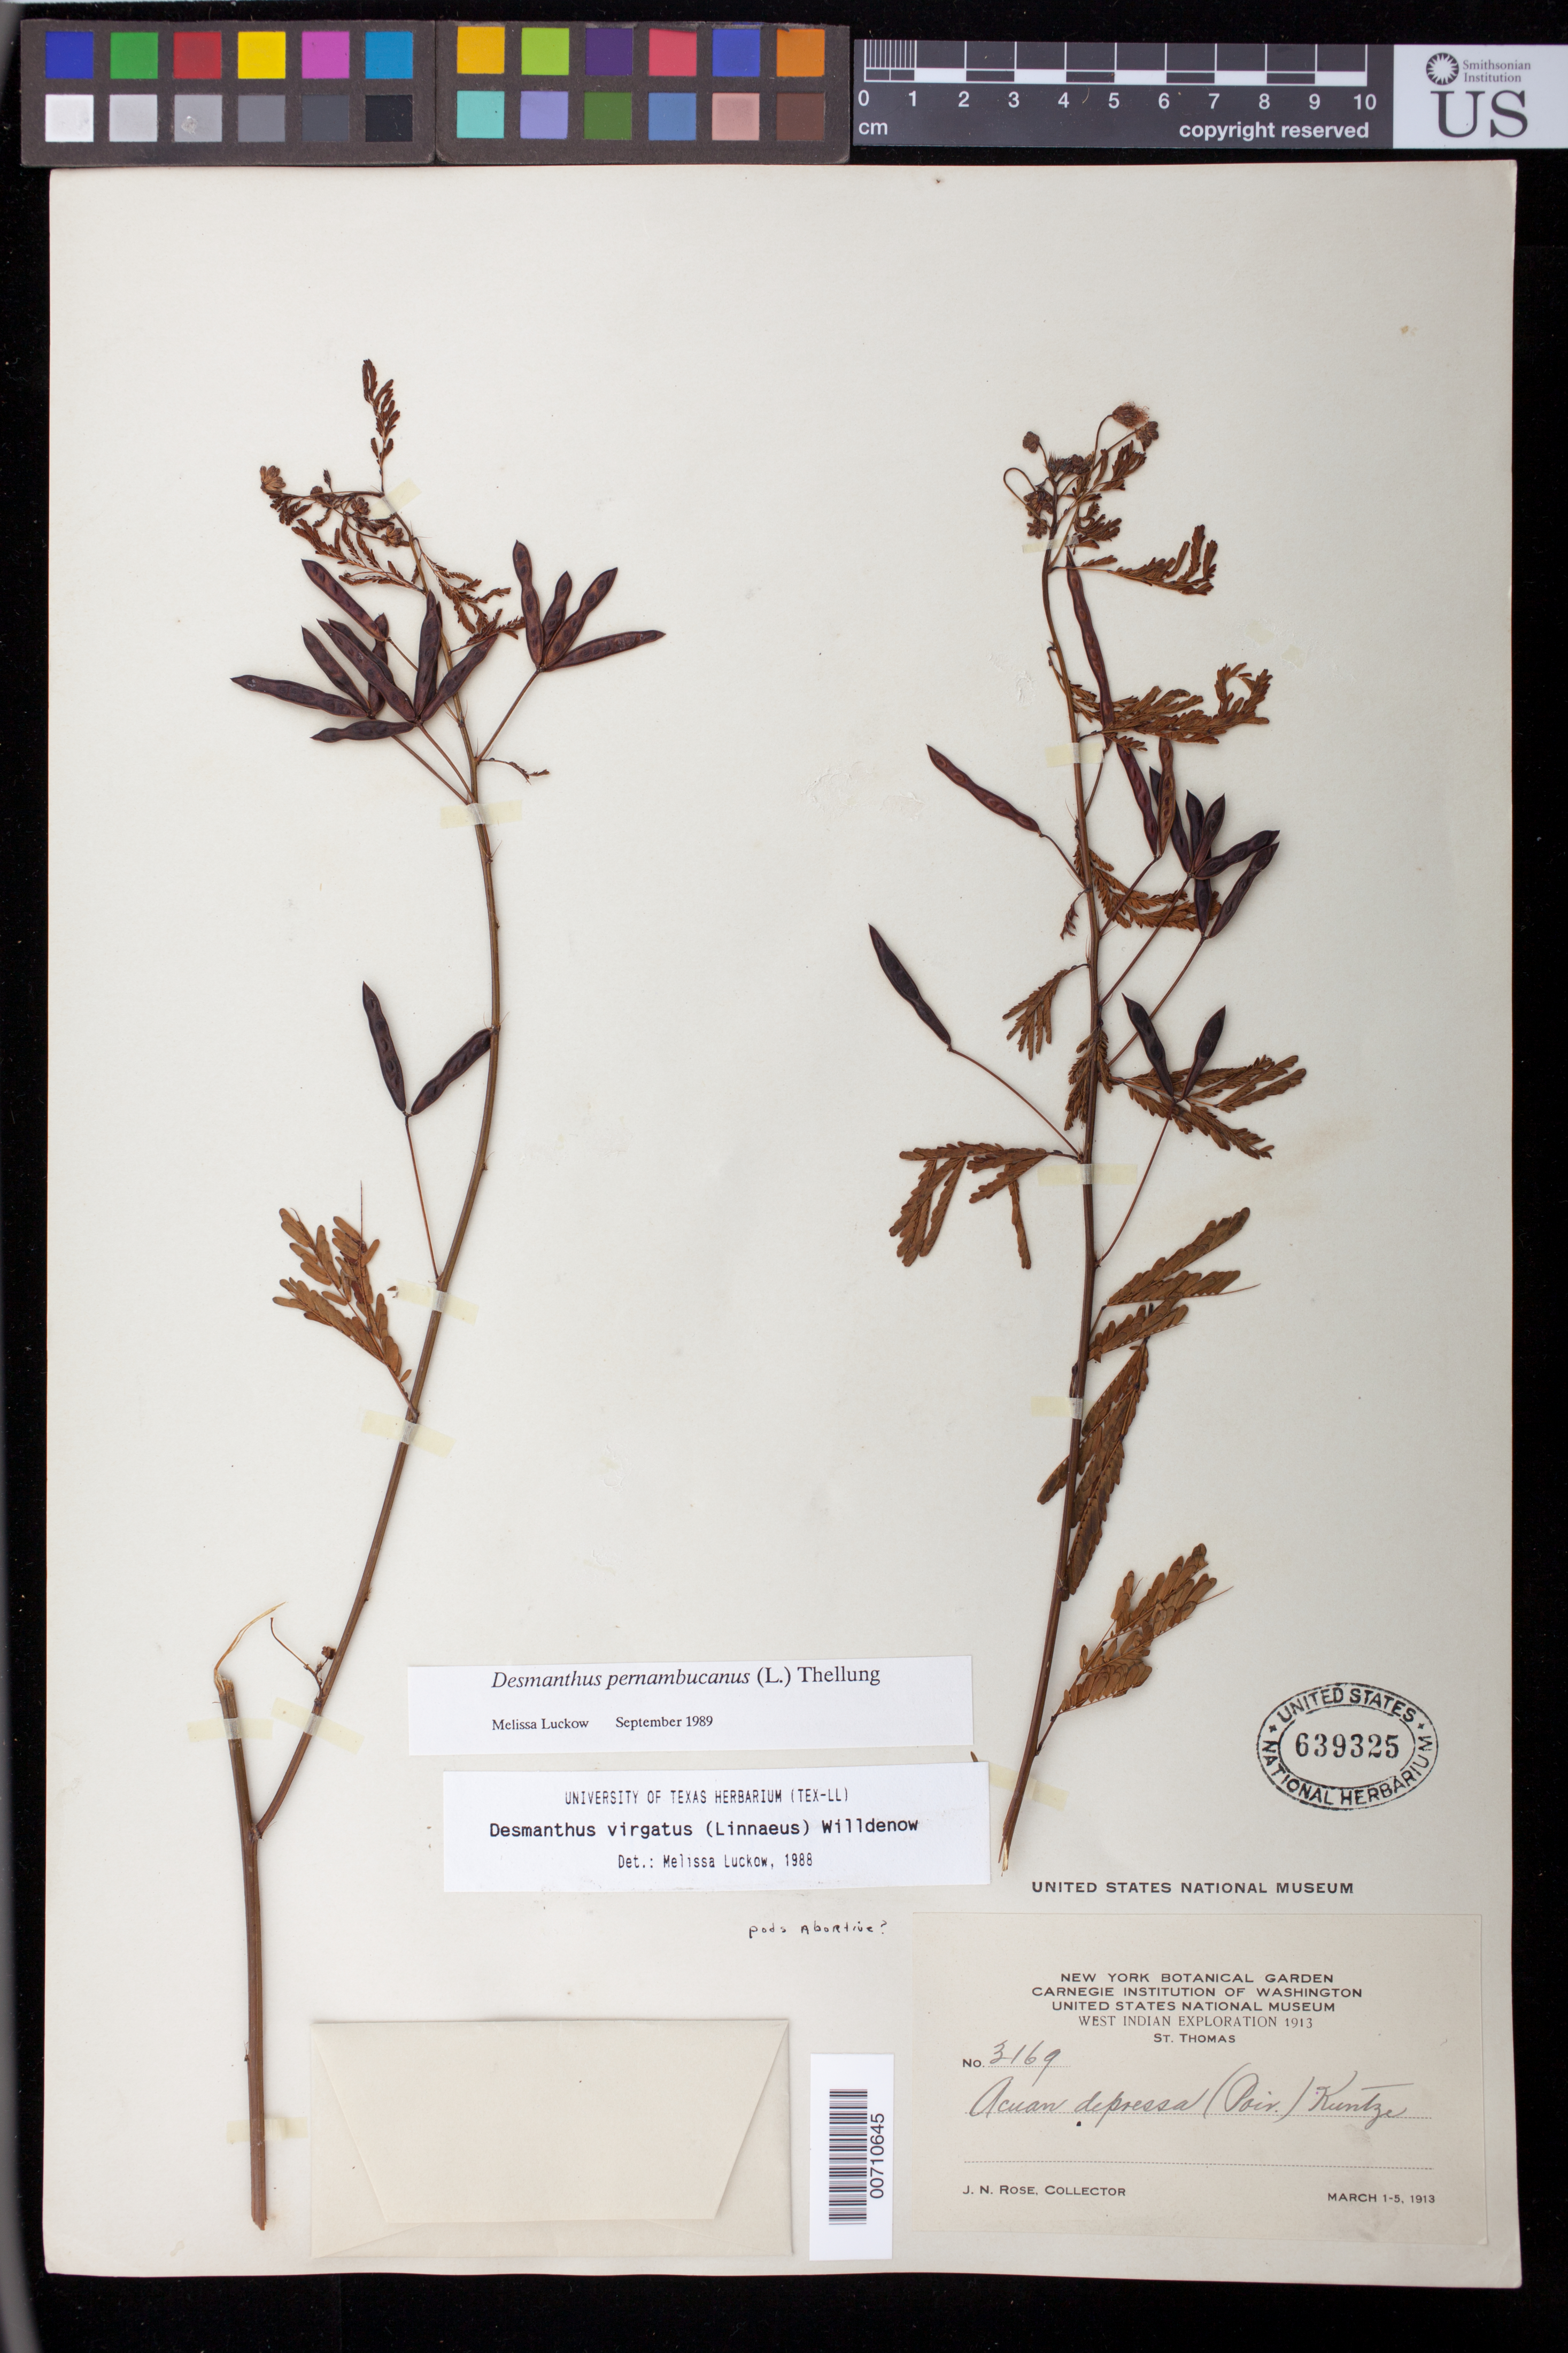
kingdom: Plantae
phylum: Tracheophyta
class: Magnoliopsida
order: Fabales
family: Fabaceae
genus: Desmanthus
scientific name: Desmanthus pernambucanus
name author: (L.) Thell.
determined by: Luckow, M. A.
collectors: J. N. Rose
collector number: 3169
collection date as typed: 01 Mar 1913 to 05 Mar 1913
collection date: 1913-03-01/1913-03-05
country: U.S. Virgin Islands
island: St. Thomas Island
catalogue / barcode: US 639325